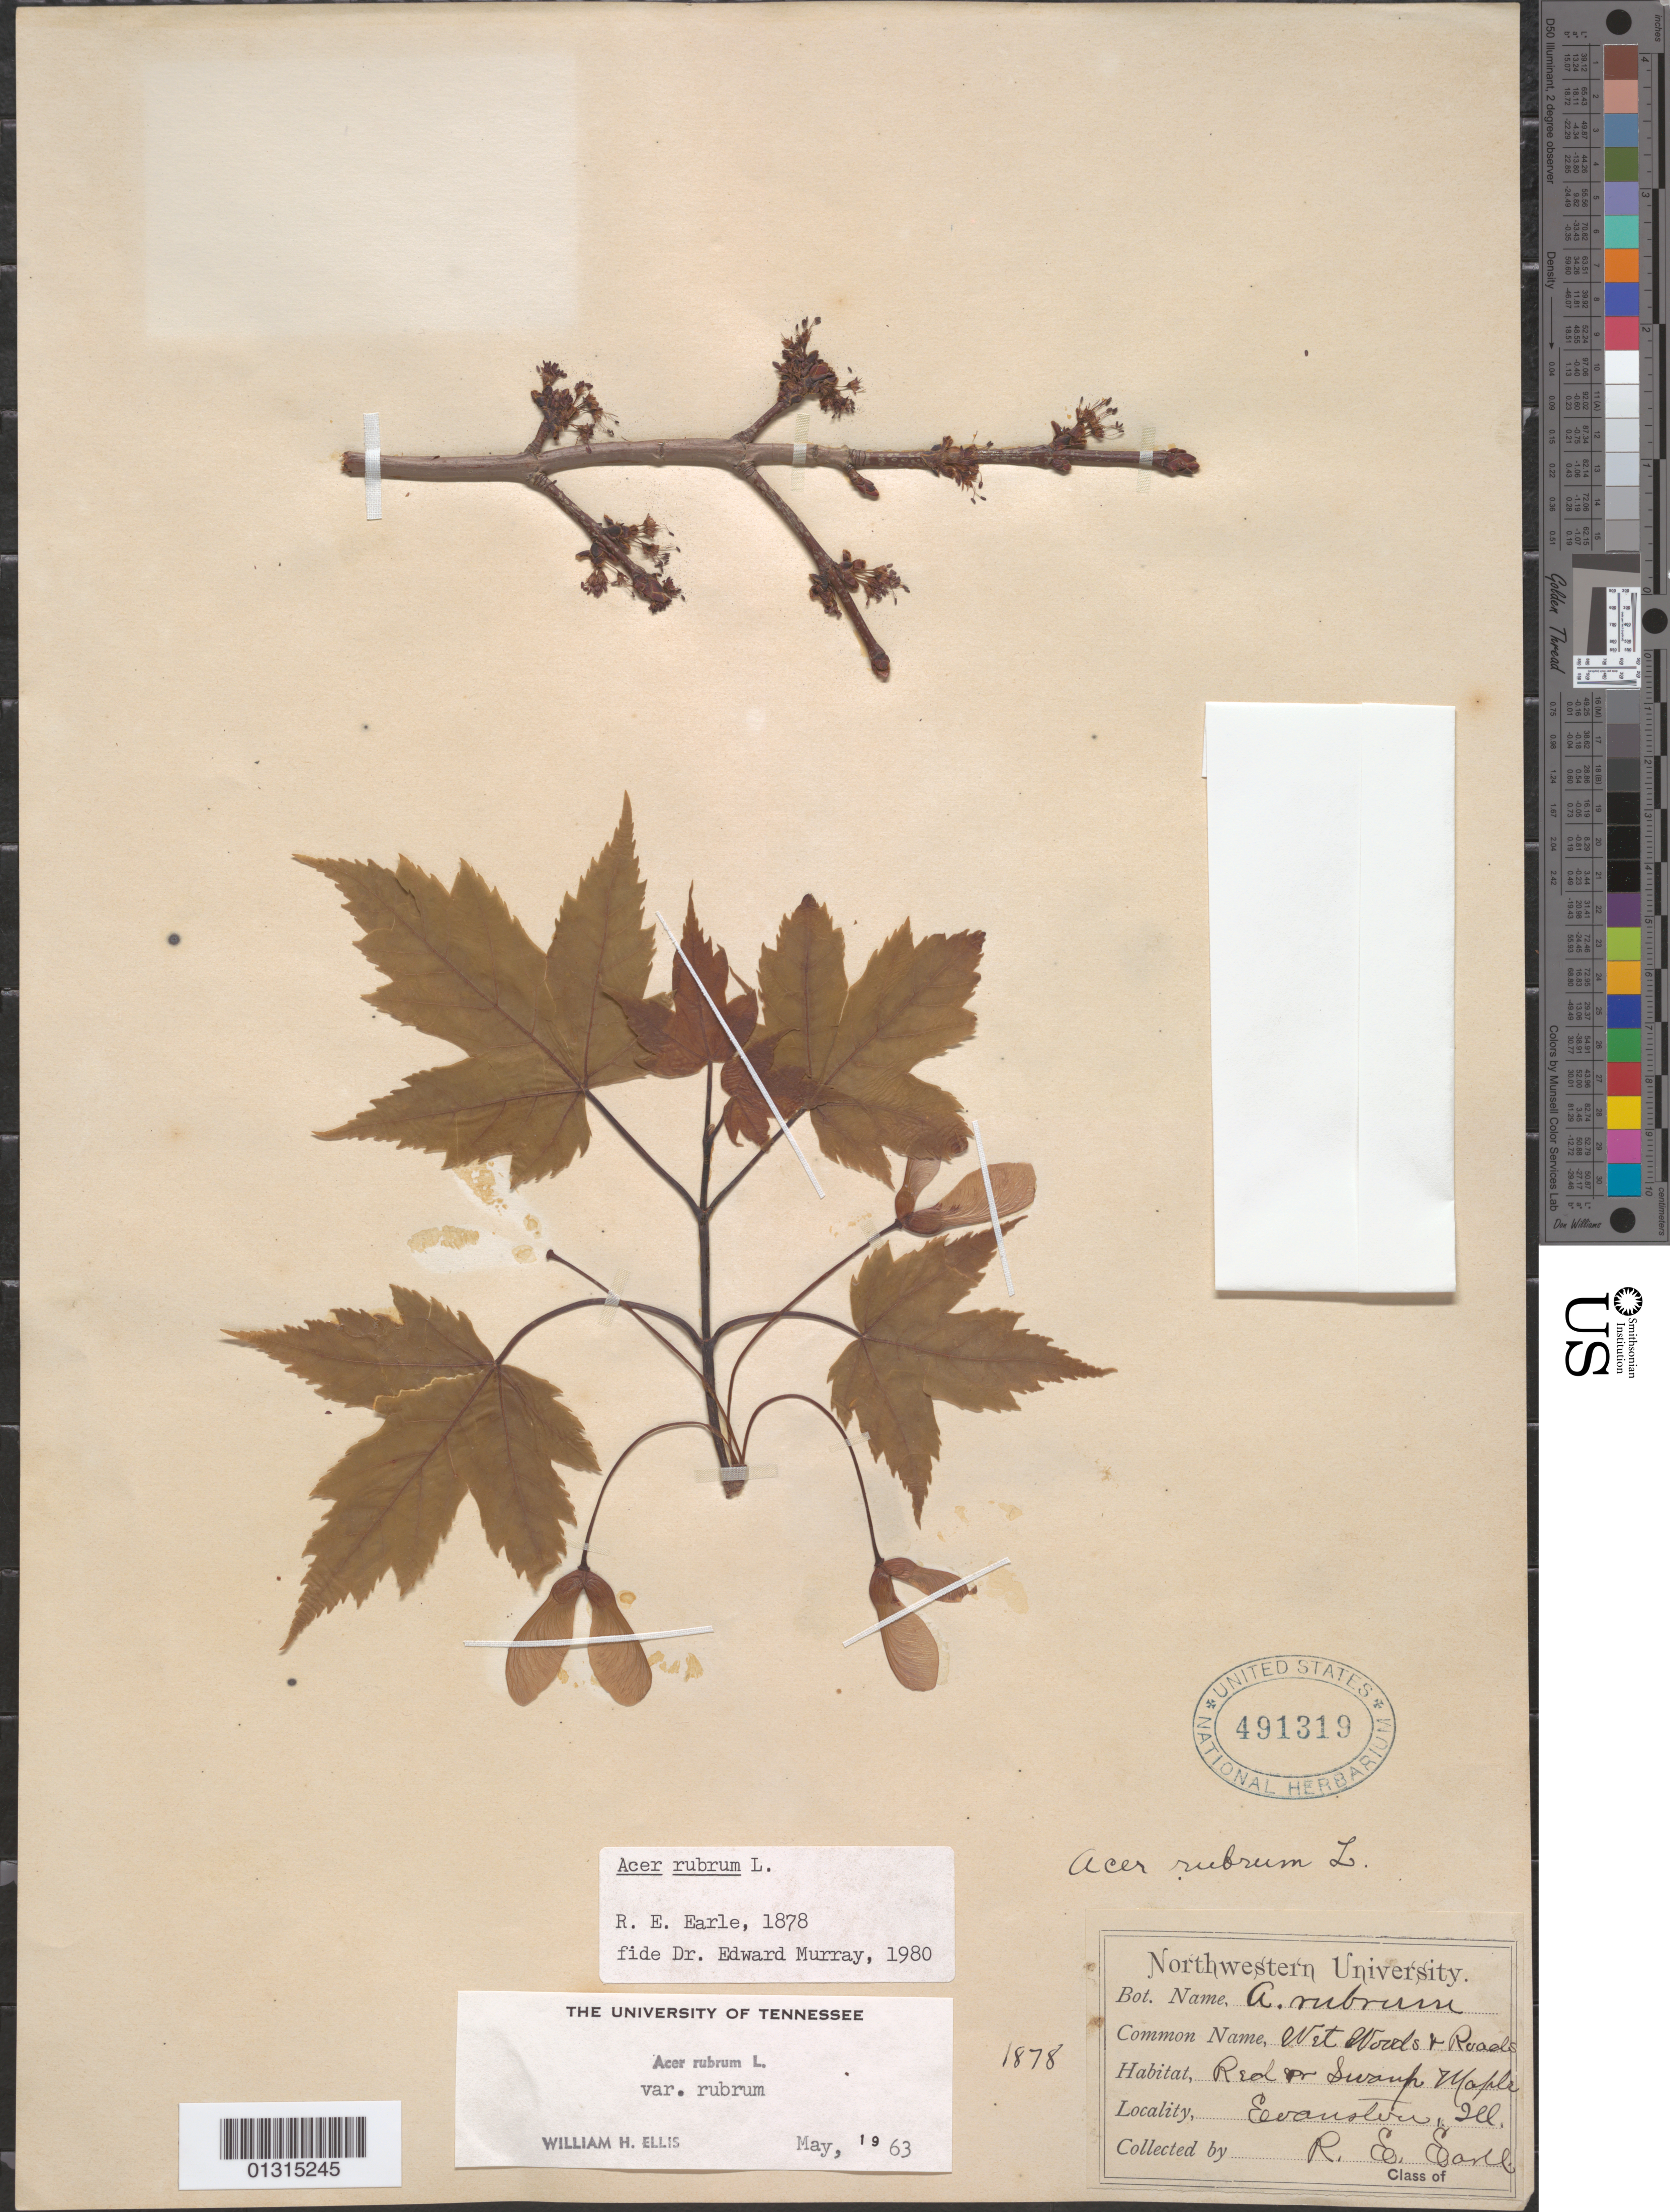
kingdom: Plantae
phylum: Tracheophyta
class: Magnoliopsida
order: Sapindales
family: Sapindaceae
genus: Acer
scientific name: Acer rubrum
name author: L.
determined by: Murray, Edward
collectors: R. Earle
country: United States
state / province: Illinois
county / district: Cook County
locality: Evanston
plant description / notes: the number "1878" is written on sheet -- not sure if that's the collection number or date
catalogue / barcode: US 491319